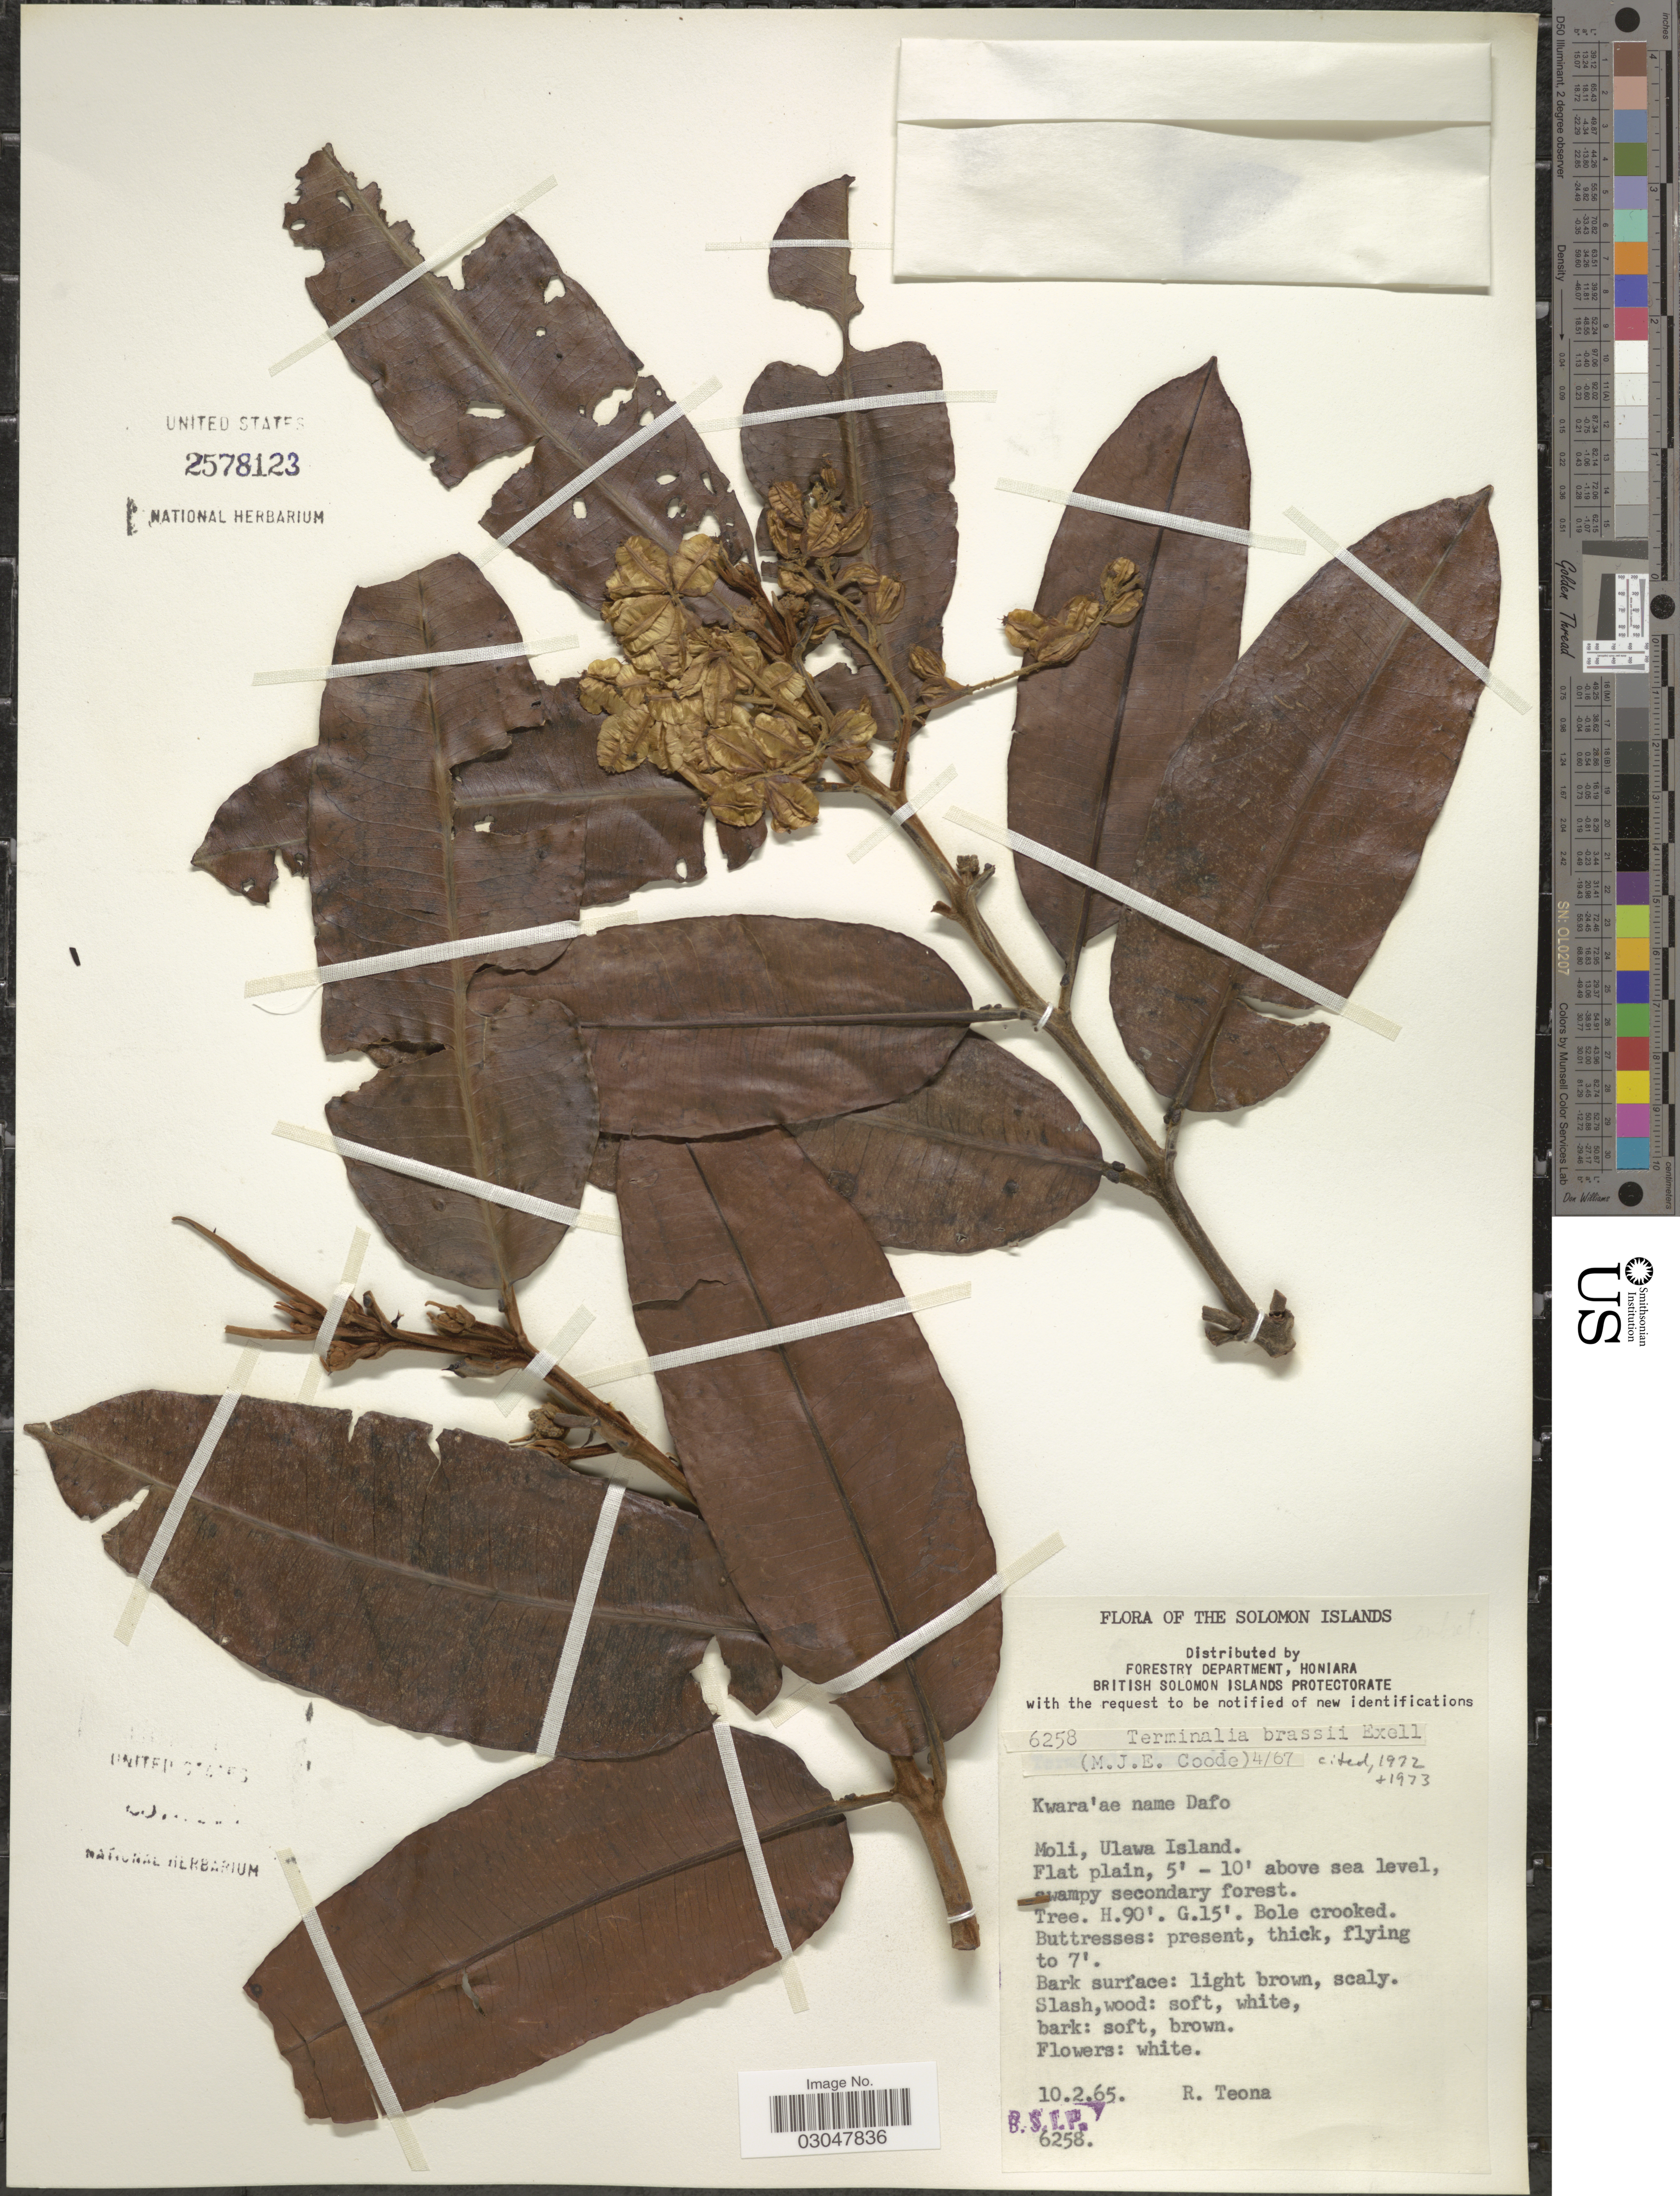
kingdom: Plantae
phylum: Tracheophyta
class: Magnoliopsida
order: Myrtales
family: Combretaceae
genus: Terminalia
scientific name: Terminalia brassii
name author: Exell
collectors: R. Teona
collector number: B.S.I.P.6258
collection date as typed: Transcribed d/m/y: 10/2/65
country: Solomon Islands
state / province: Solomon Islands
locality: Moli, Ulawa Island.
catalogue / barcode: US 2578123